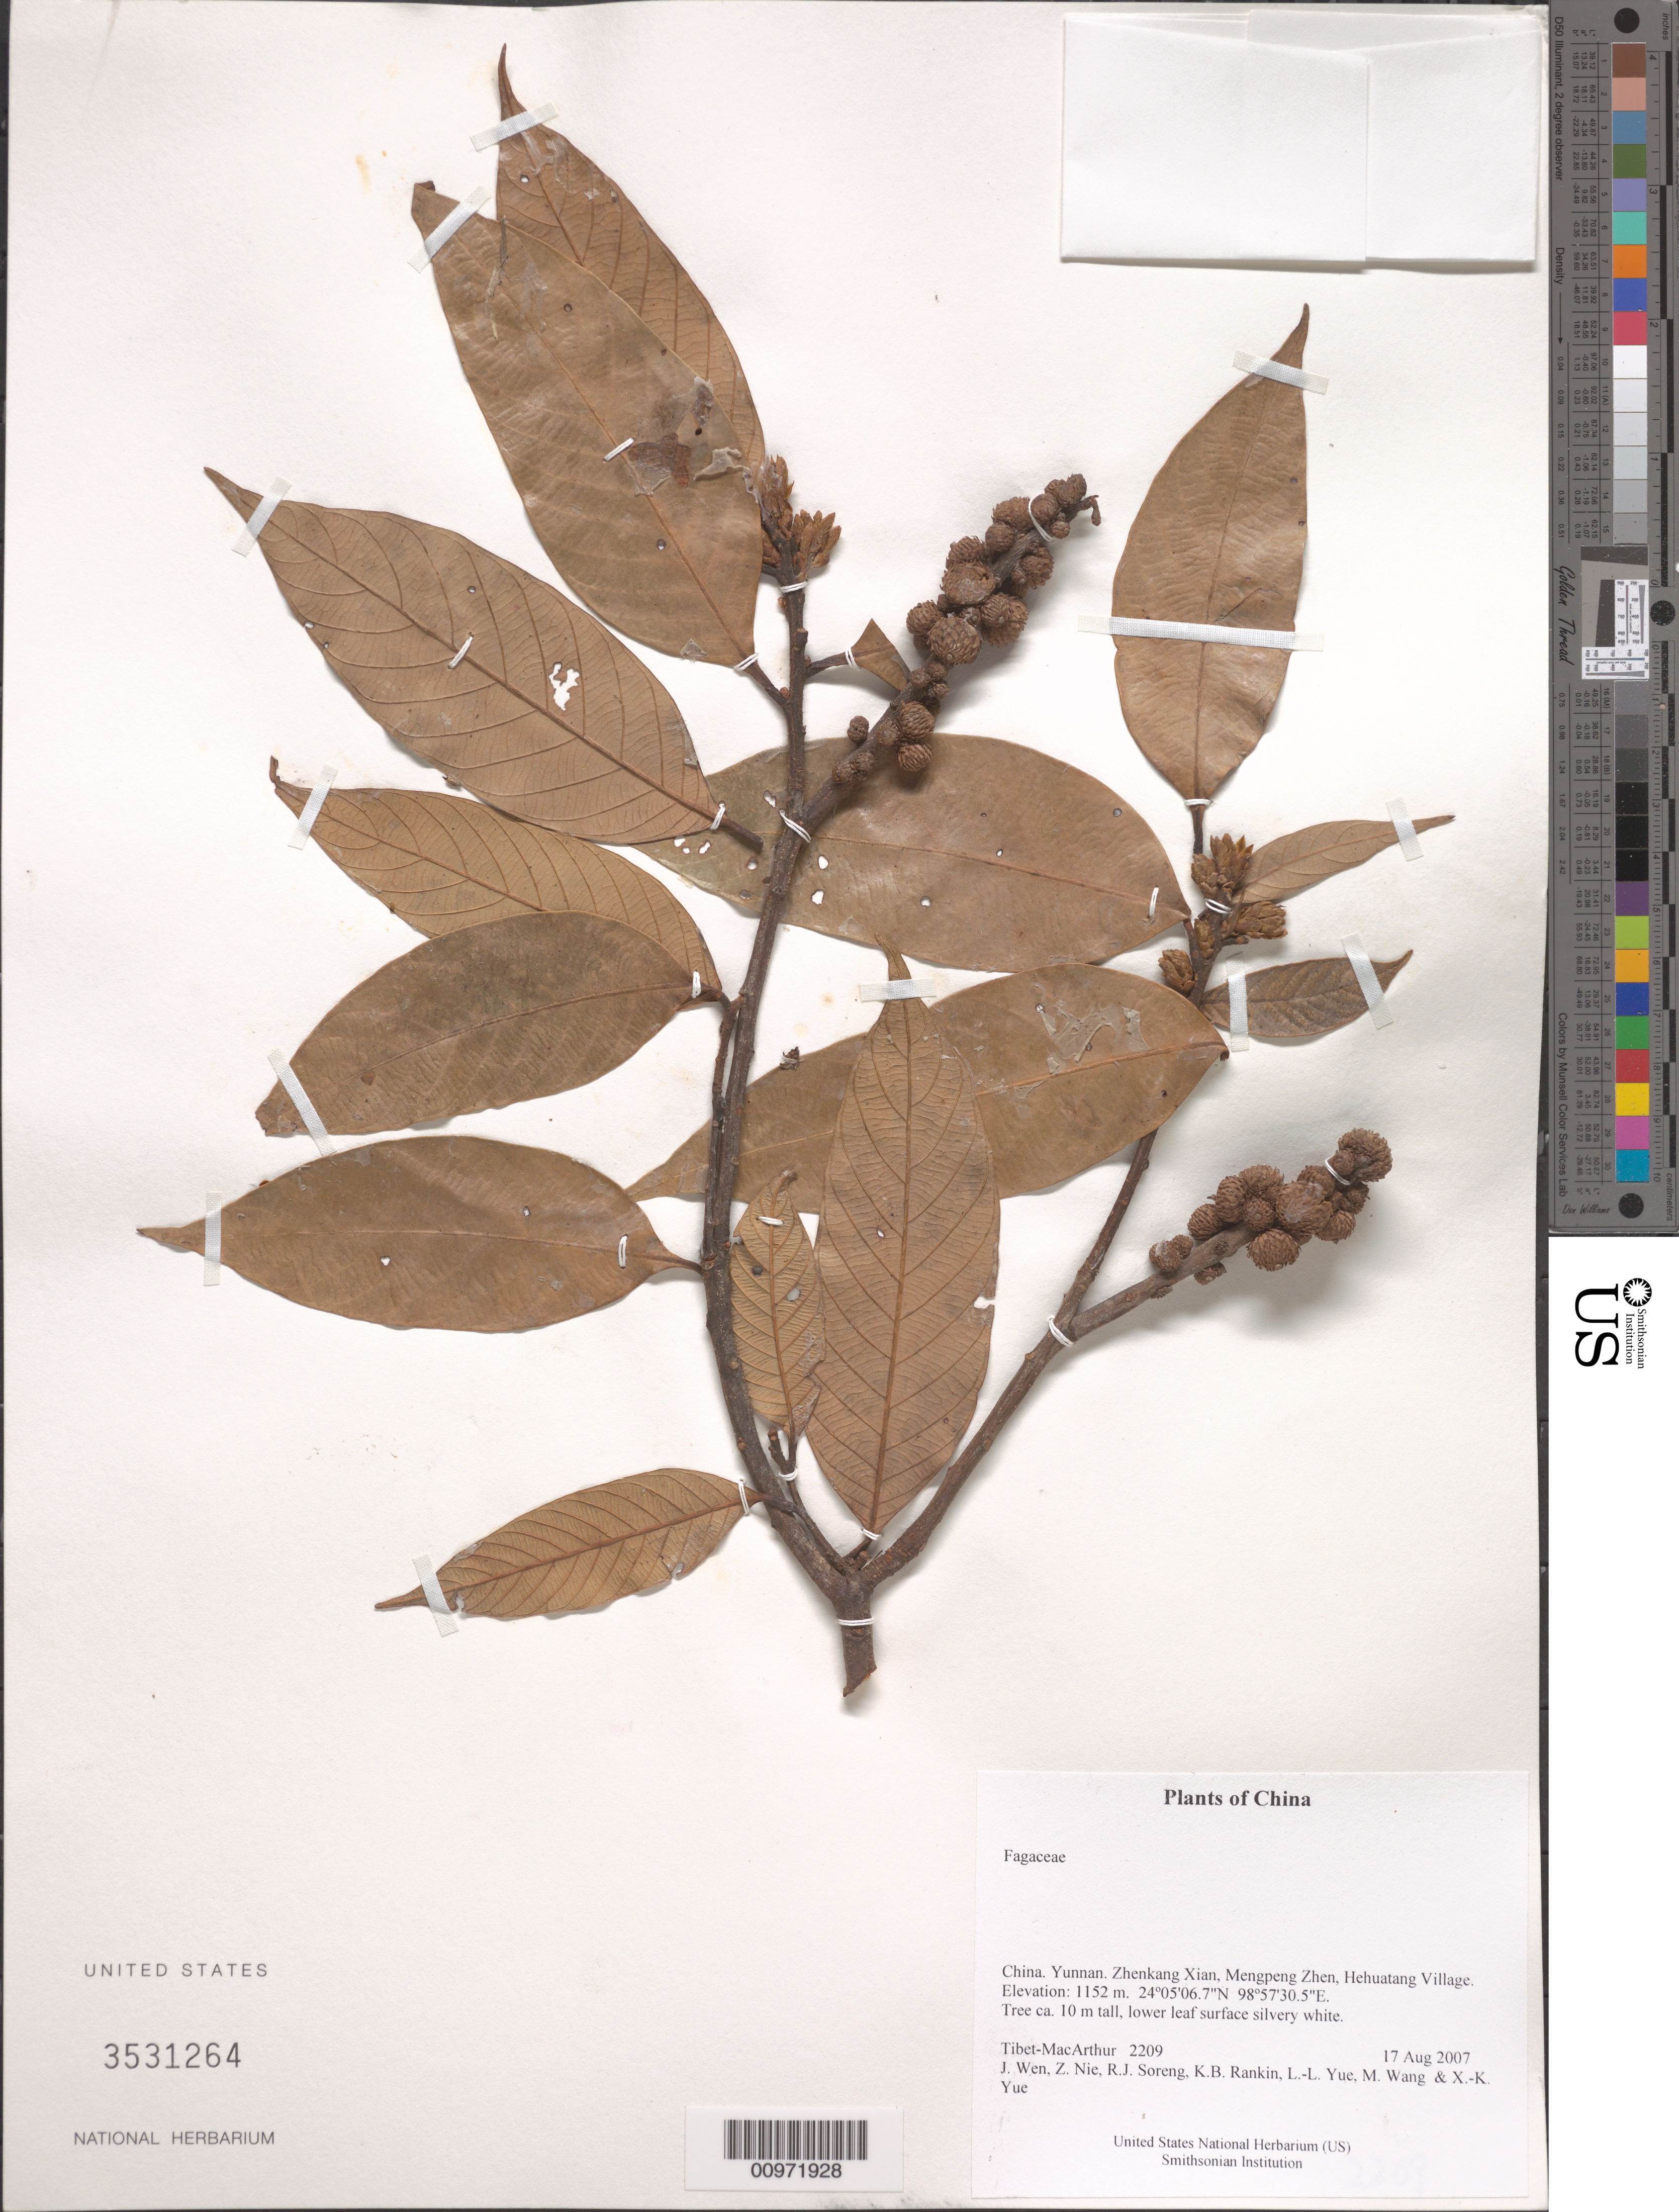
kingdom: Plantae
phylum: Tracheophyta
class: Magnoliopsida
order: Fagales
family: Fagaceae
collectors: Tibet-MacArthur, J. Wen, Z. Nie, R. J. Soreng, K. Rankin, L. Yue, M. Wang & X. Yue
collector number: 2209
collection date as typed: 17 Aug 2007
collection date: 2007-08-17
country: China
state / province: Yunnan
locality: Zhenkang Xian, Mengpeng Zhen, Hehuatang Village.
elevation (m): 1152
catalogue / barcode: US 3531264